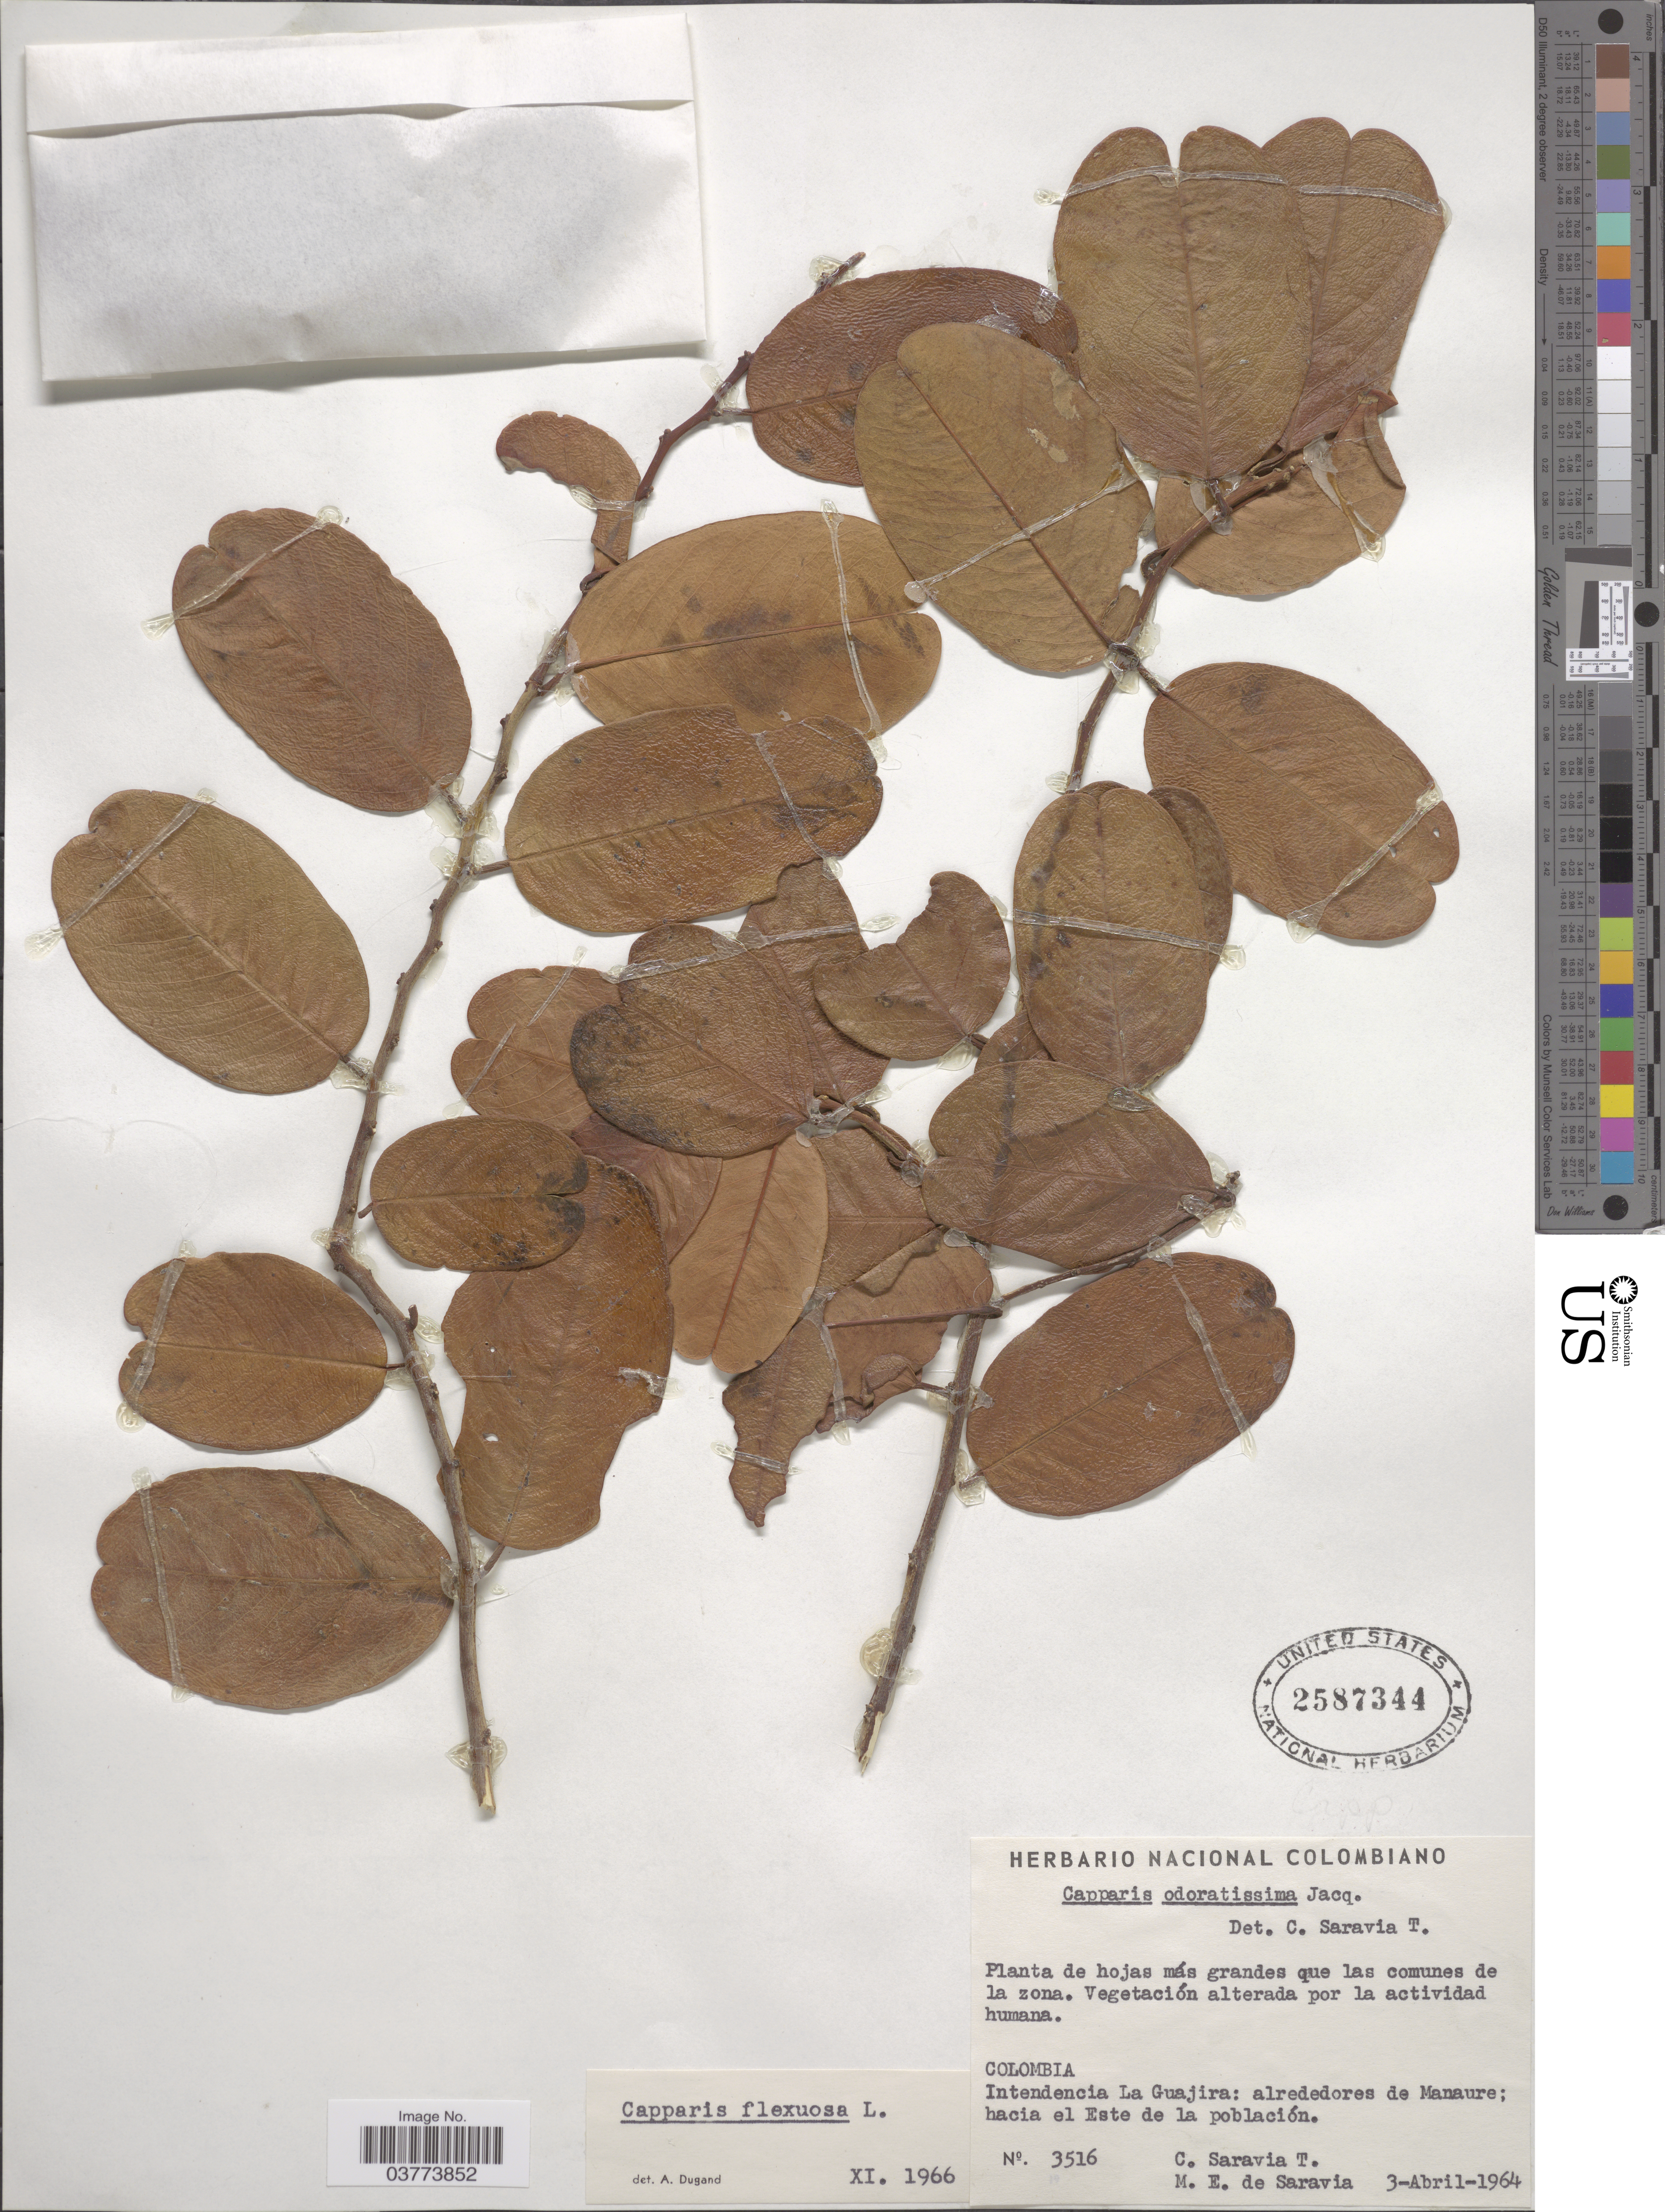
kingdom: Plantae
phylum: Tracheophyta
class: Magnoliopsida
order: Brassicales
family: Capparaceae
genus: Cynophalla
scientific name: Cynophalla flexuosa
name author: (L.) J. Presl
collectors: C. Saravia T. & M. de Saravia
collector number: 3516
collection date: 1964-04-03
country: Colombia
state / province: La Guajira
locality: Intendencia La Guajira: alrededores de Manaure; hacia el Este de la población.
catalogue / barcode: US 2587344